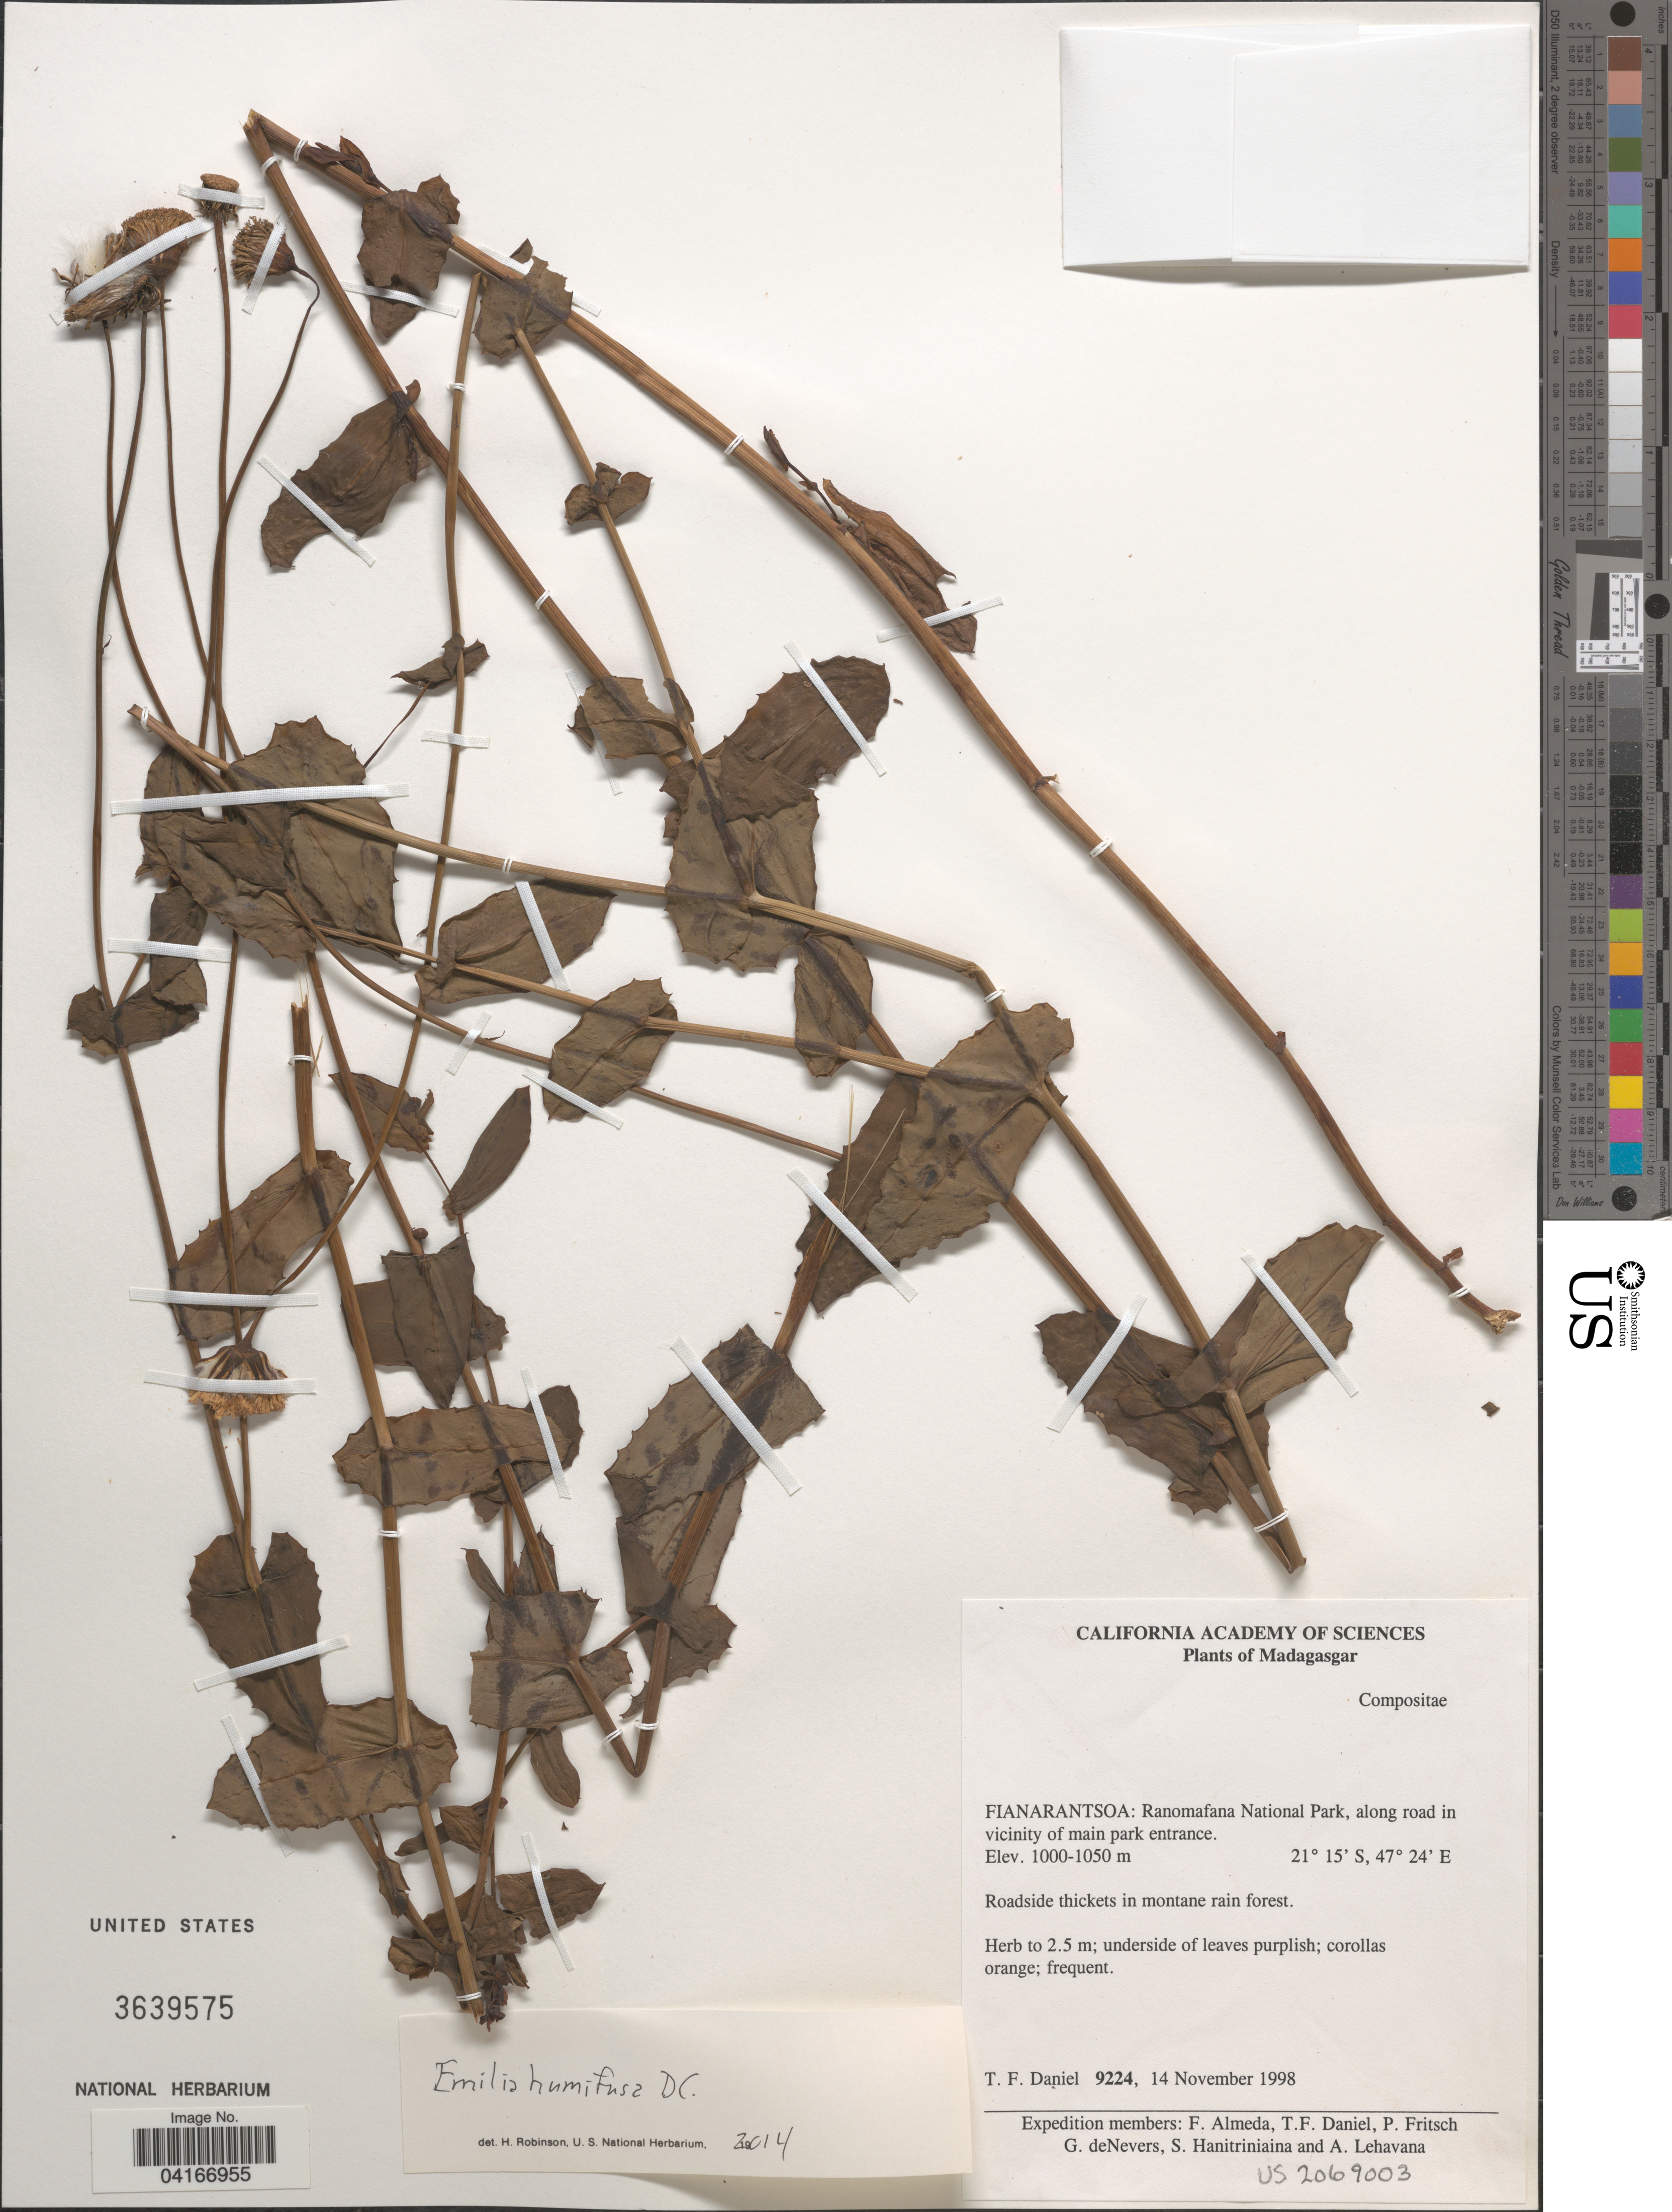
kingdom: Plantae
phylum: Tracheophyta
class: Magnoliopsida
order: Asterales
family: Asteraceae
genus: Emilia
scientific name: Emilia humifusa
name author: DC.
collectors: T. F. Daniel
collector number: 9224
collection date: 1998-11-14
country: Madagascar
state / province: Haute Matsiatra / Vatovavy Fitovinany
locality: Ranomafana National Park, along road in vicinity of main park entrance.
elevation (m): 1000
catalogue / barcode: US 3639575